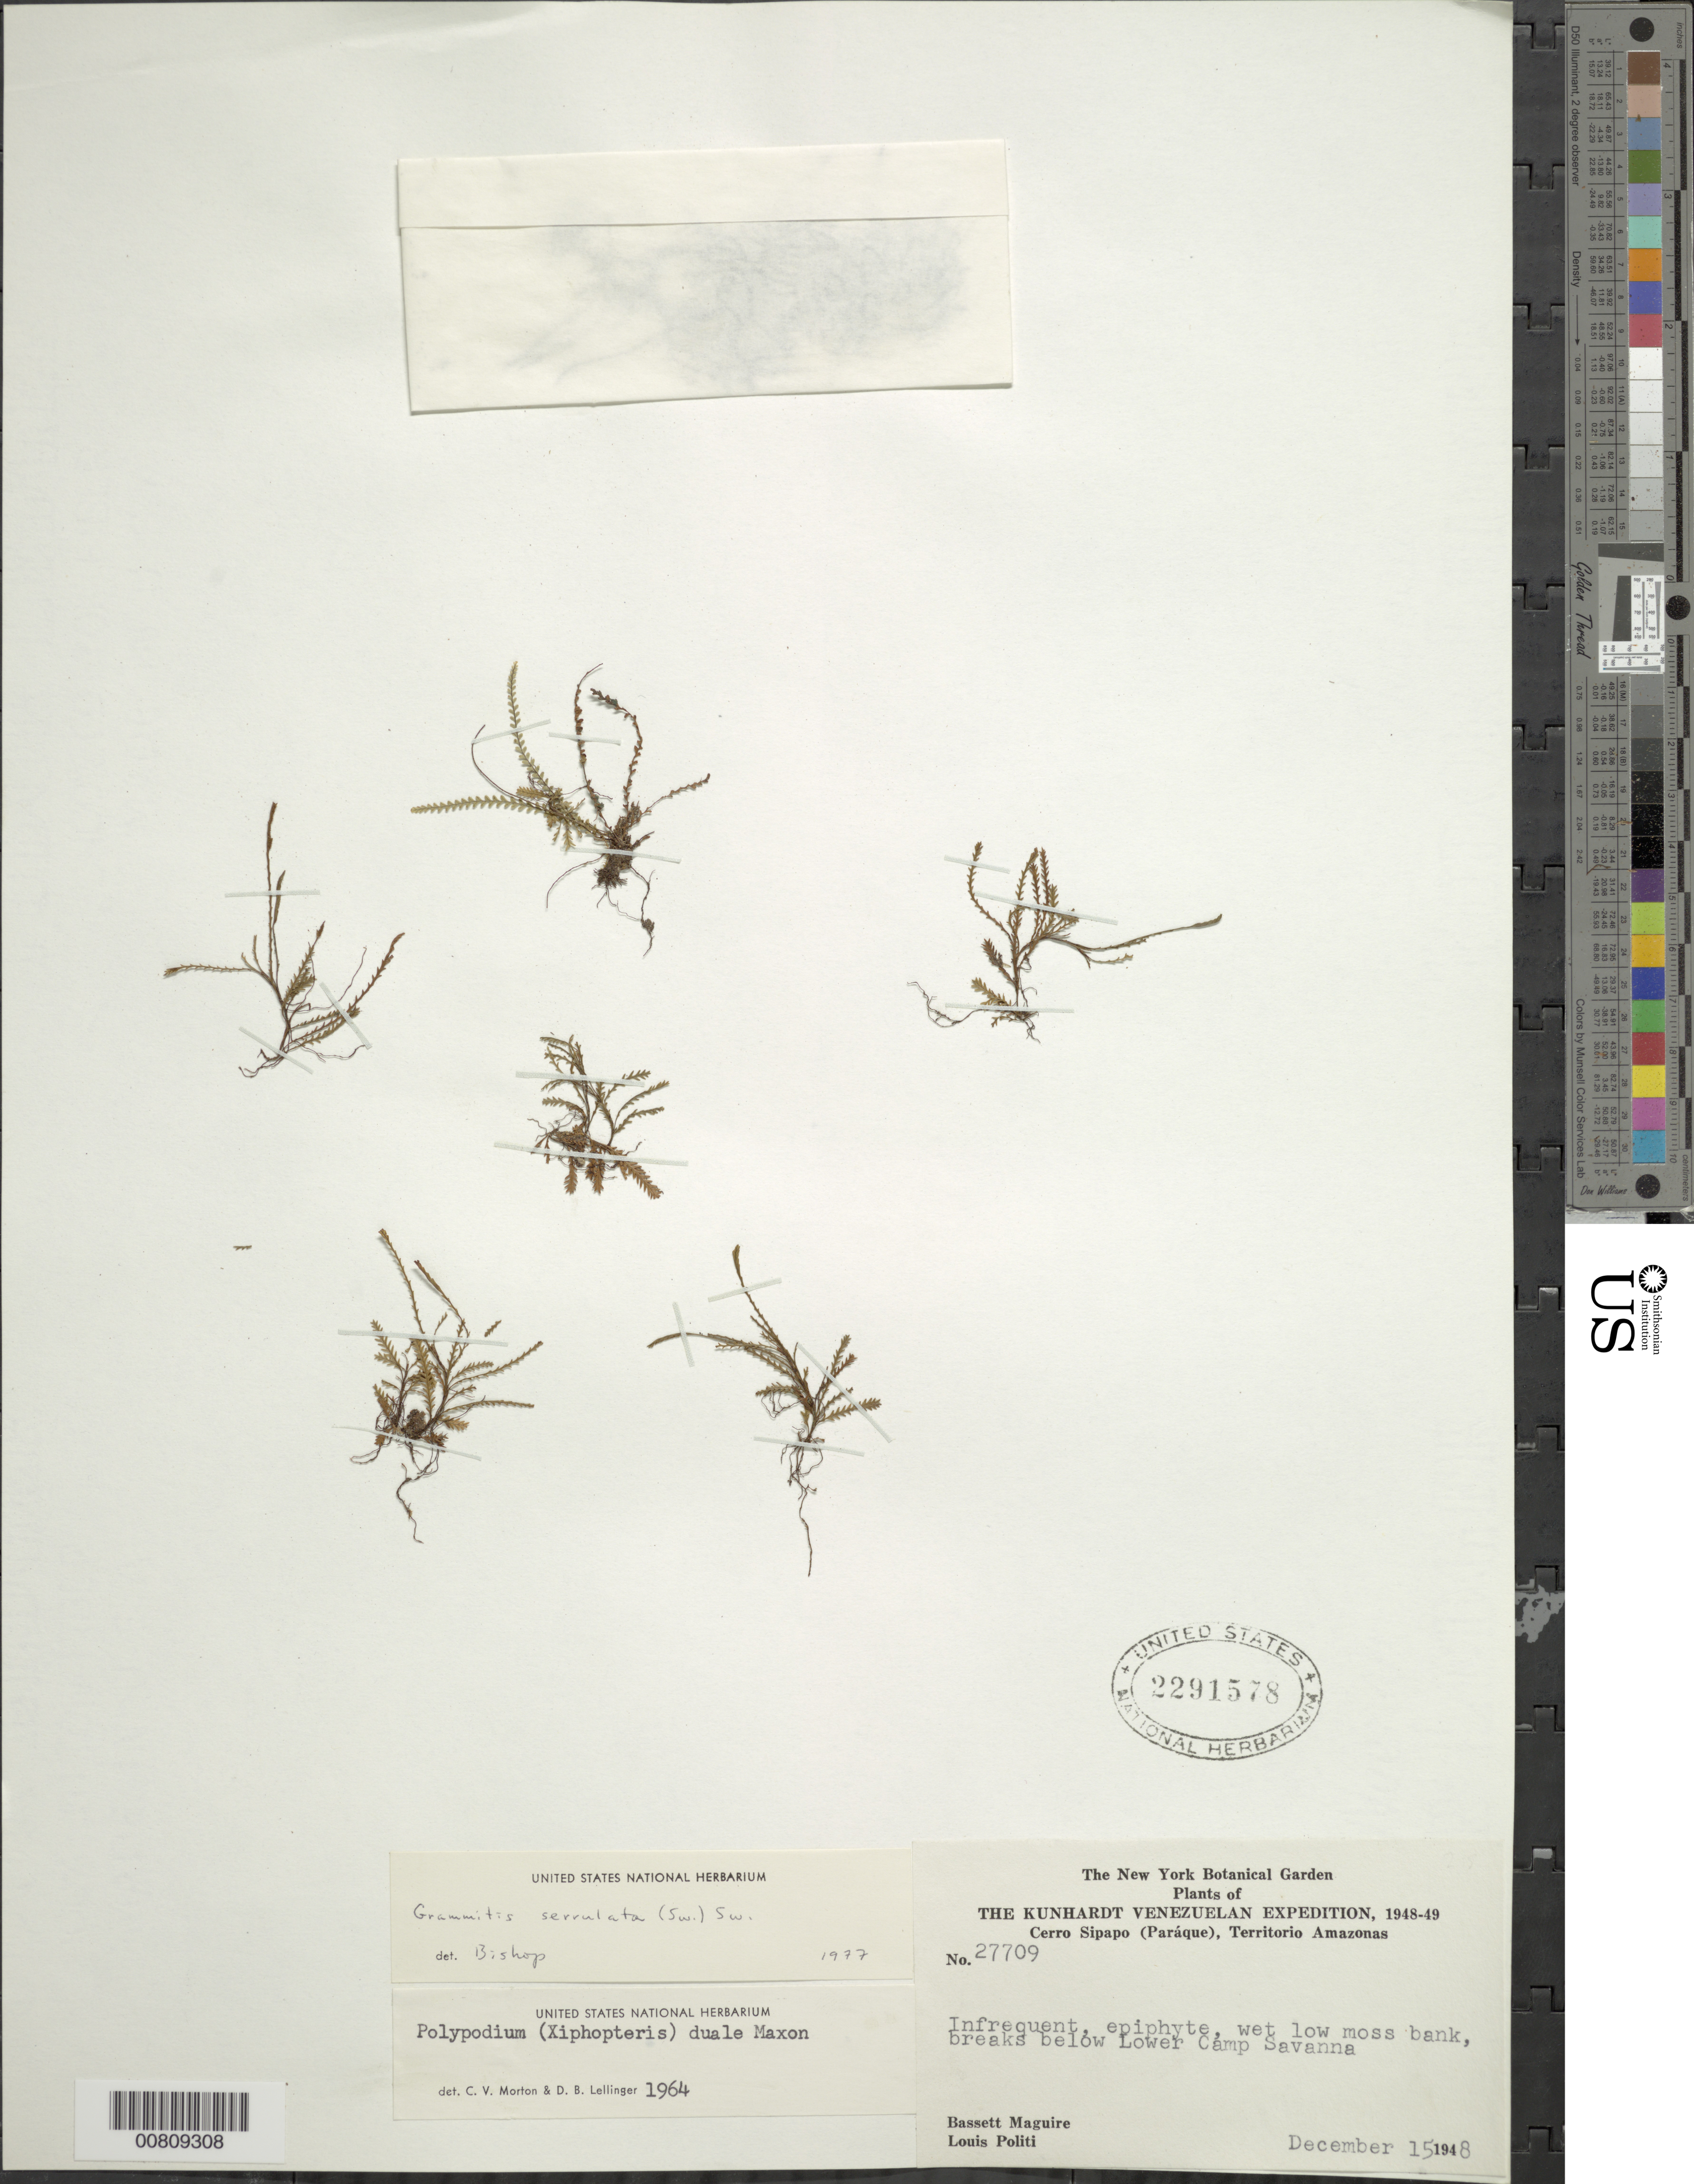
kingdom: Plantae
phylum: Tracheophyta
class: Polypodiopsida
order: Polypodiales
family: Polypodiaceae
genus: Cochlidium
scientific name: Cochlidium serrulatum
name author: (Sw.) L.E. Bishop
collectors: B. Maguire & L. Politi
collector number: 27709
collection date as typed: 15-Dec-48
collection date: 1948-12-15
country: Venezuela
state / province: Amazonas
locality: Cerro Sipapo (Paráque), Caño Negro; below lower Camp Savanna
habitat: Wet low moss bank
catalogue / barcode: US 2291578